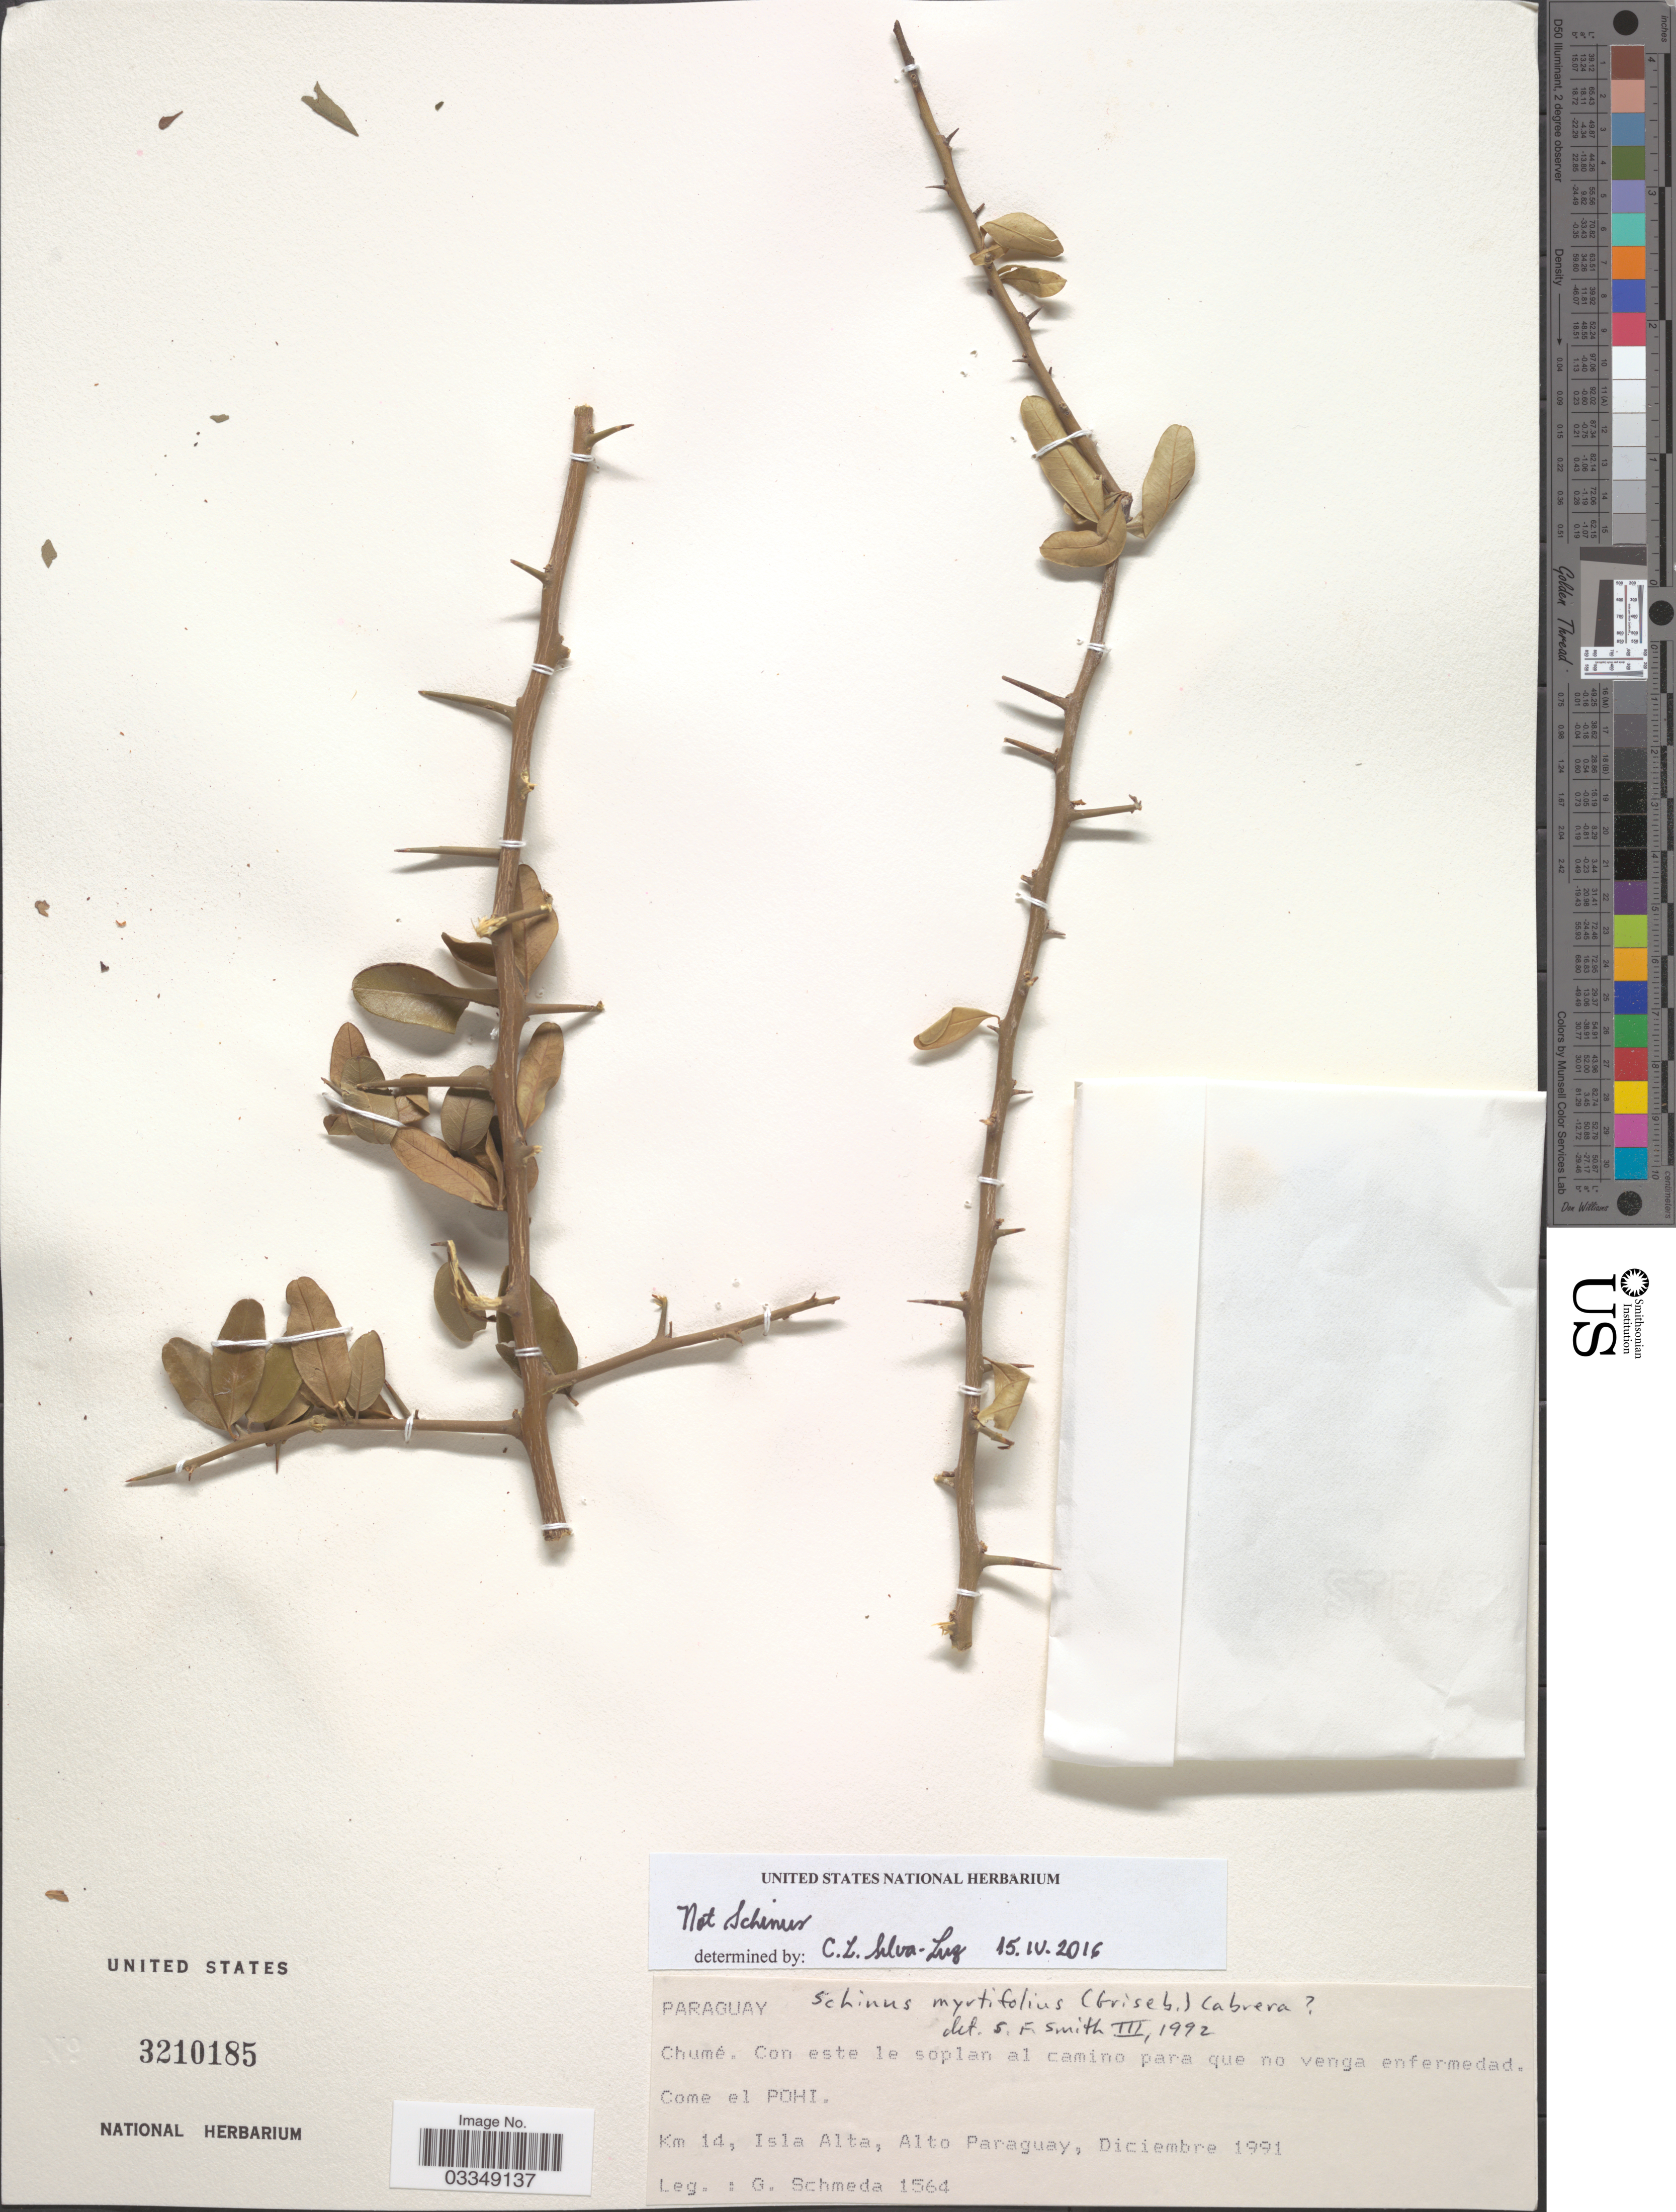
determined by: Mitchell, John D.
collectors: G. Schmeda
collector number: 1564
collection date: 1991-12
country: Paraguay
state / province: Alto Paraguay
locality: Come el Pohi. Km 14, Isla Alta.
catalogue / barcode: US 3210185